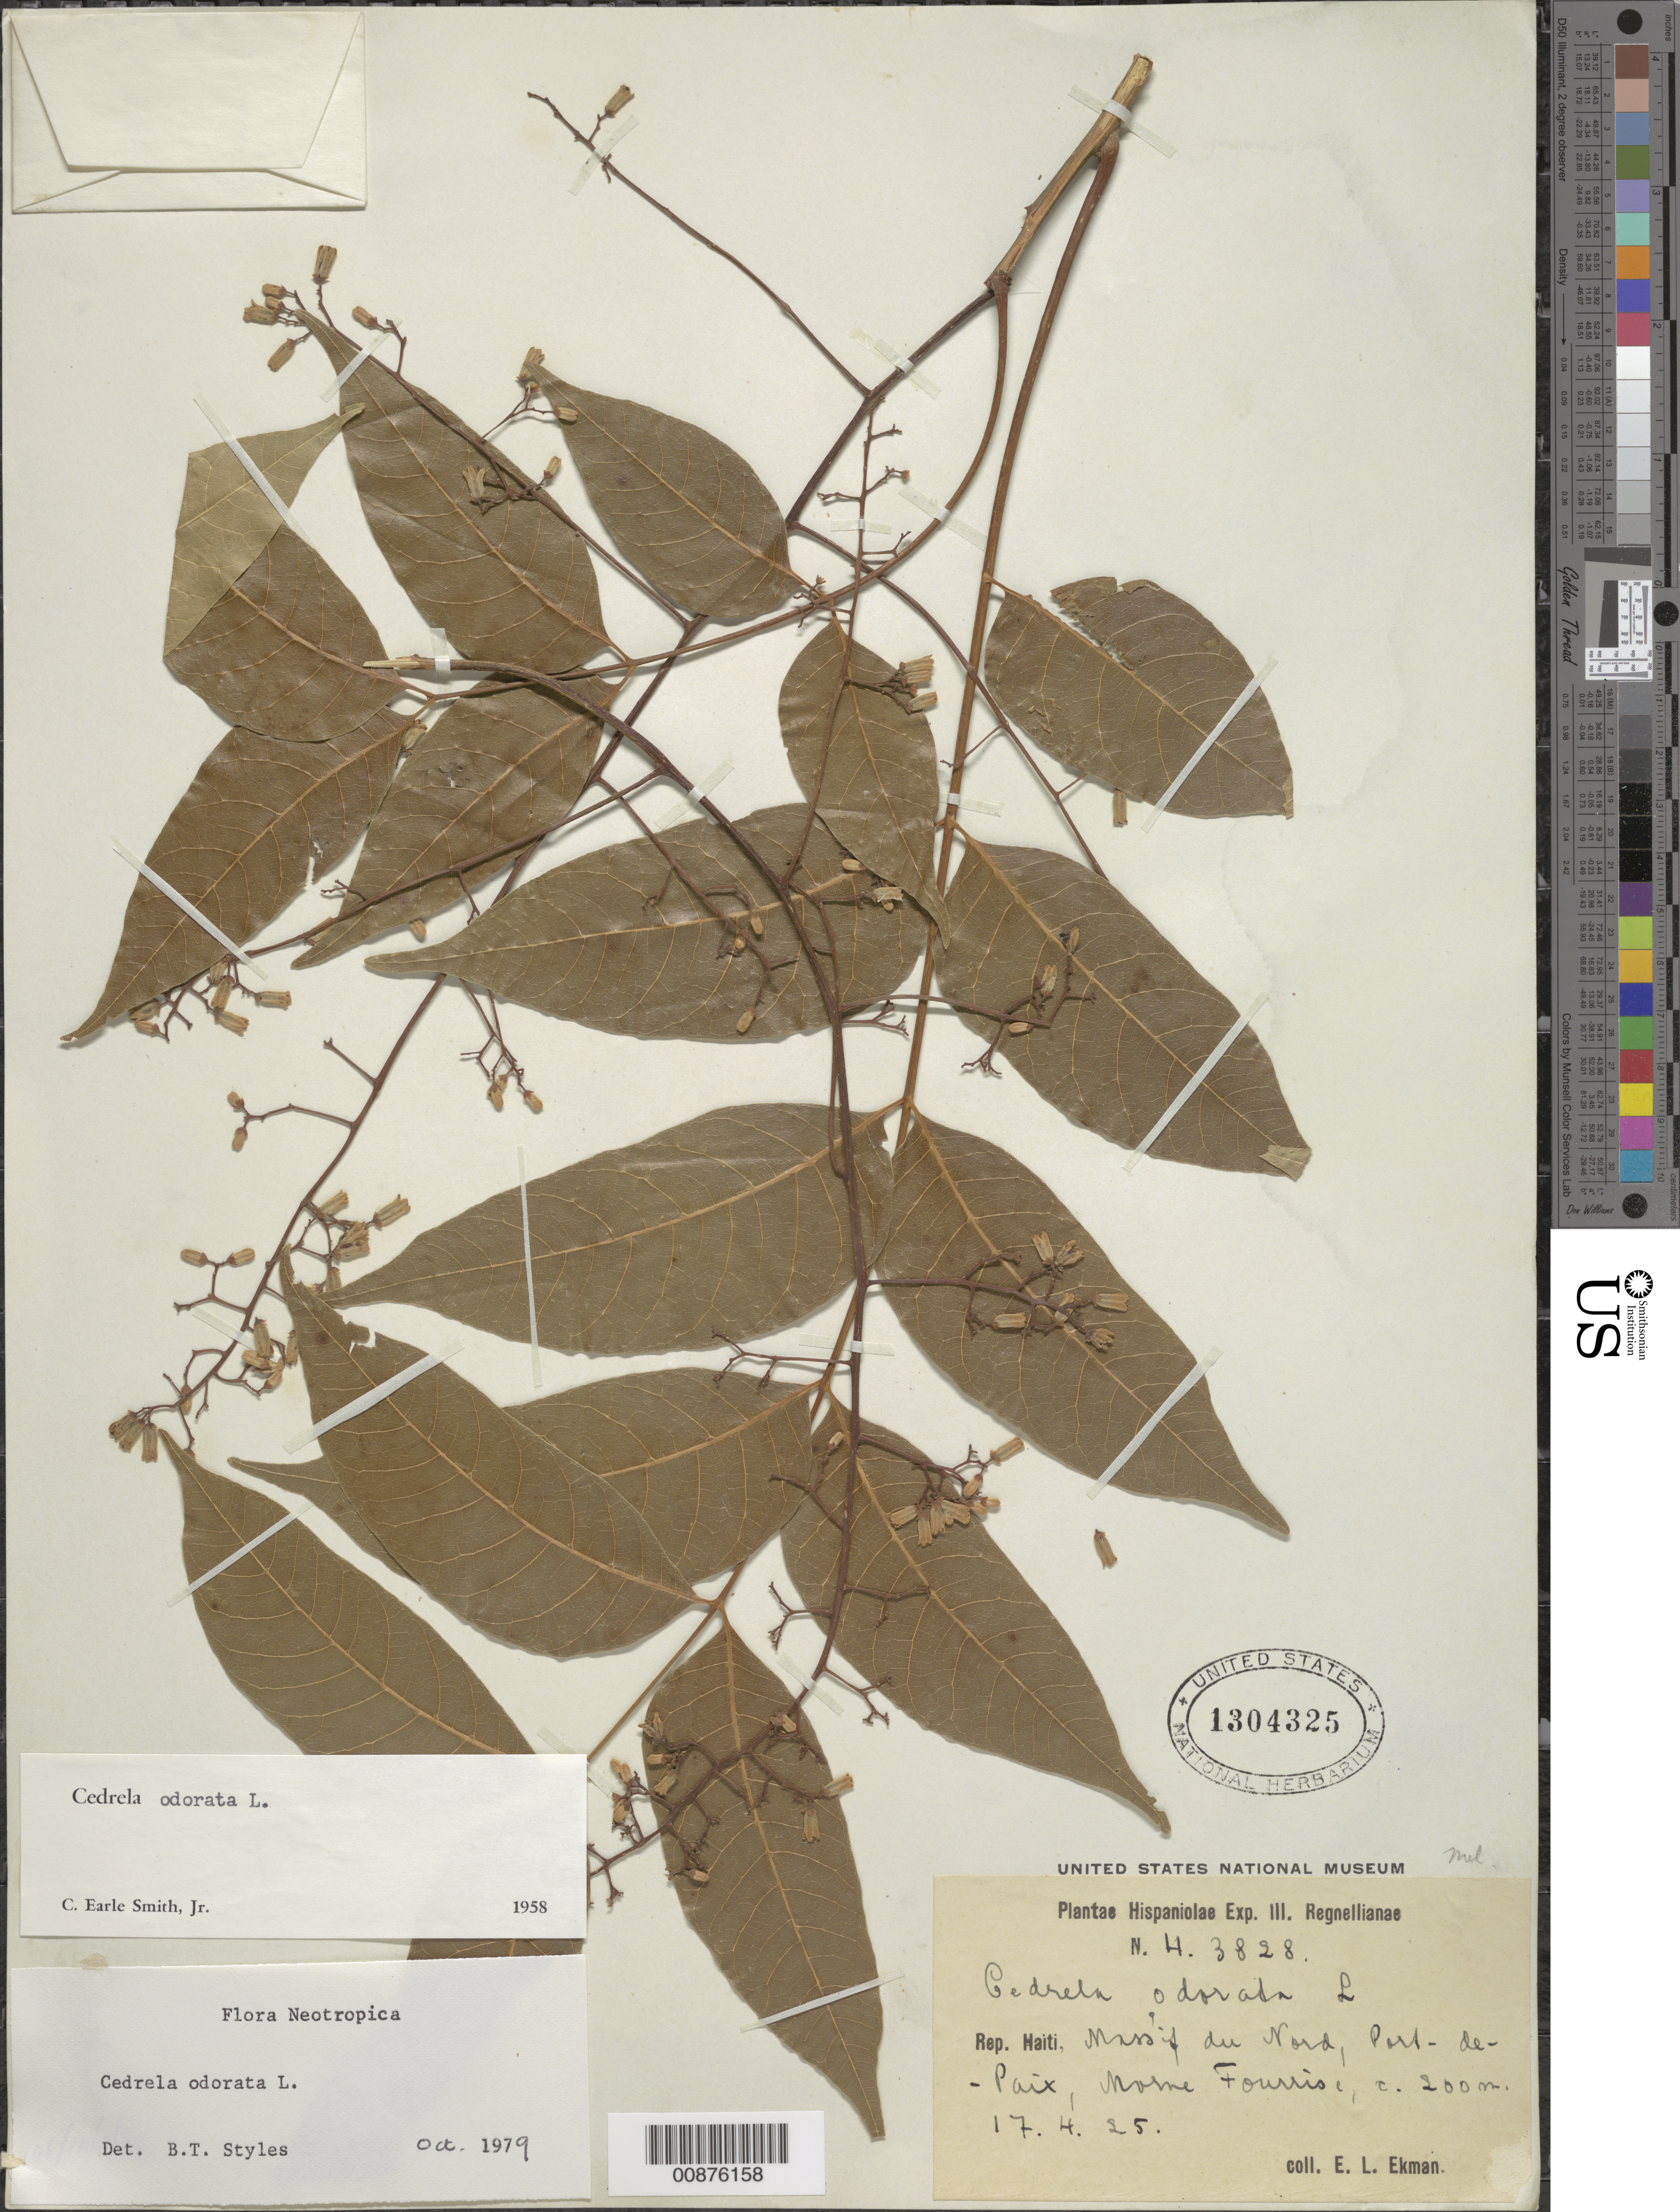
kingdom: Plantae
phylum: Tracheophyta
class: Magnoliopsida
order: Sapindales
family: Meliaceae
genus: Cedrela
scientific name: Cedrela odorata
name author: L.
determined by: Styles, B. T.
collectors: E. L. Ekman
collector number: H 3828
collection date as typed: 17 Apr 1925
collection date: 1925-04-17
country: Haiti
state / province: Nord-Ouest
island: Hispaniola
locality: Massif du Nord, Port de Paix, Morne Fourrise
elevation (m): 200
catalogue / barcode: US 1304325